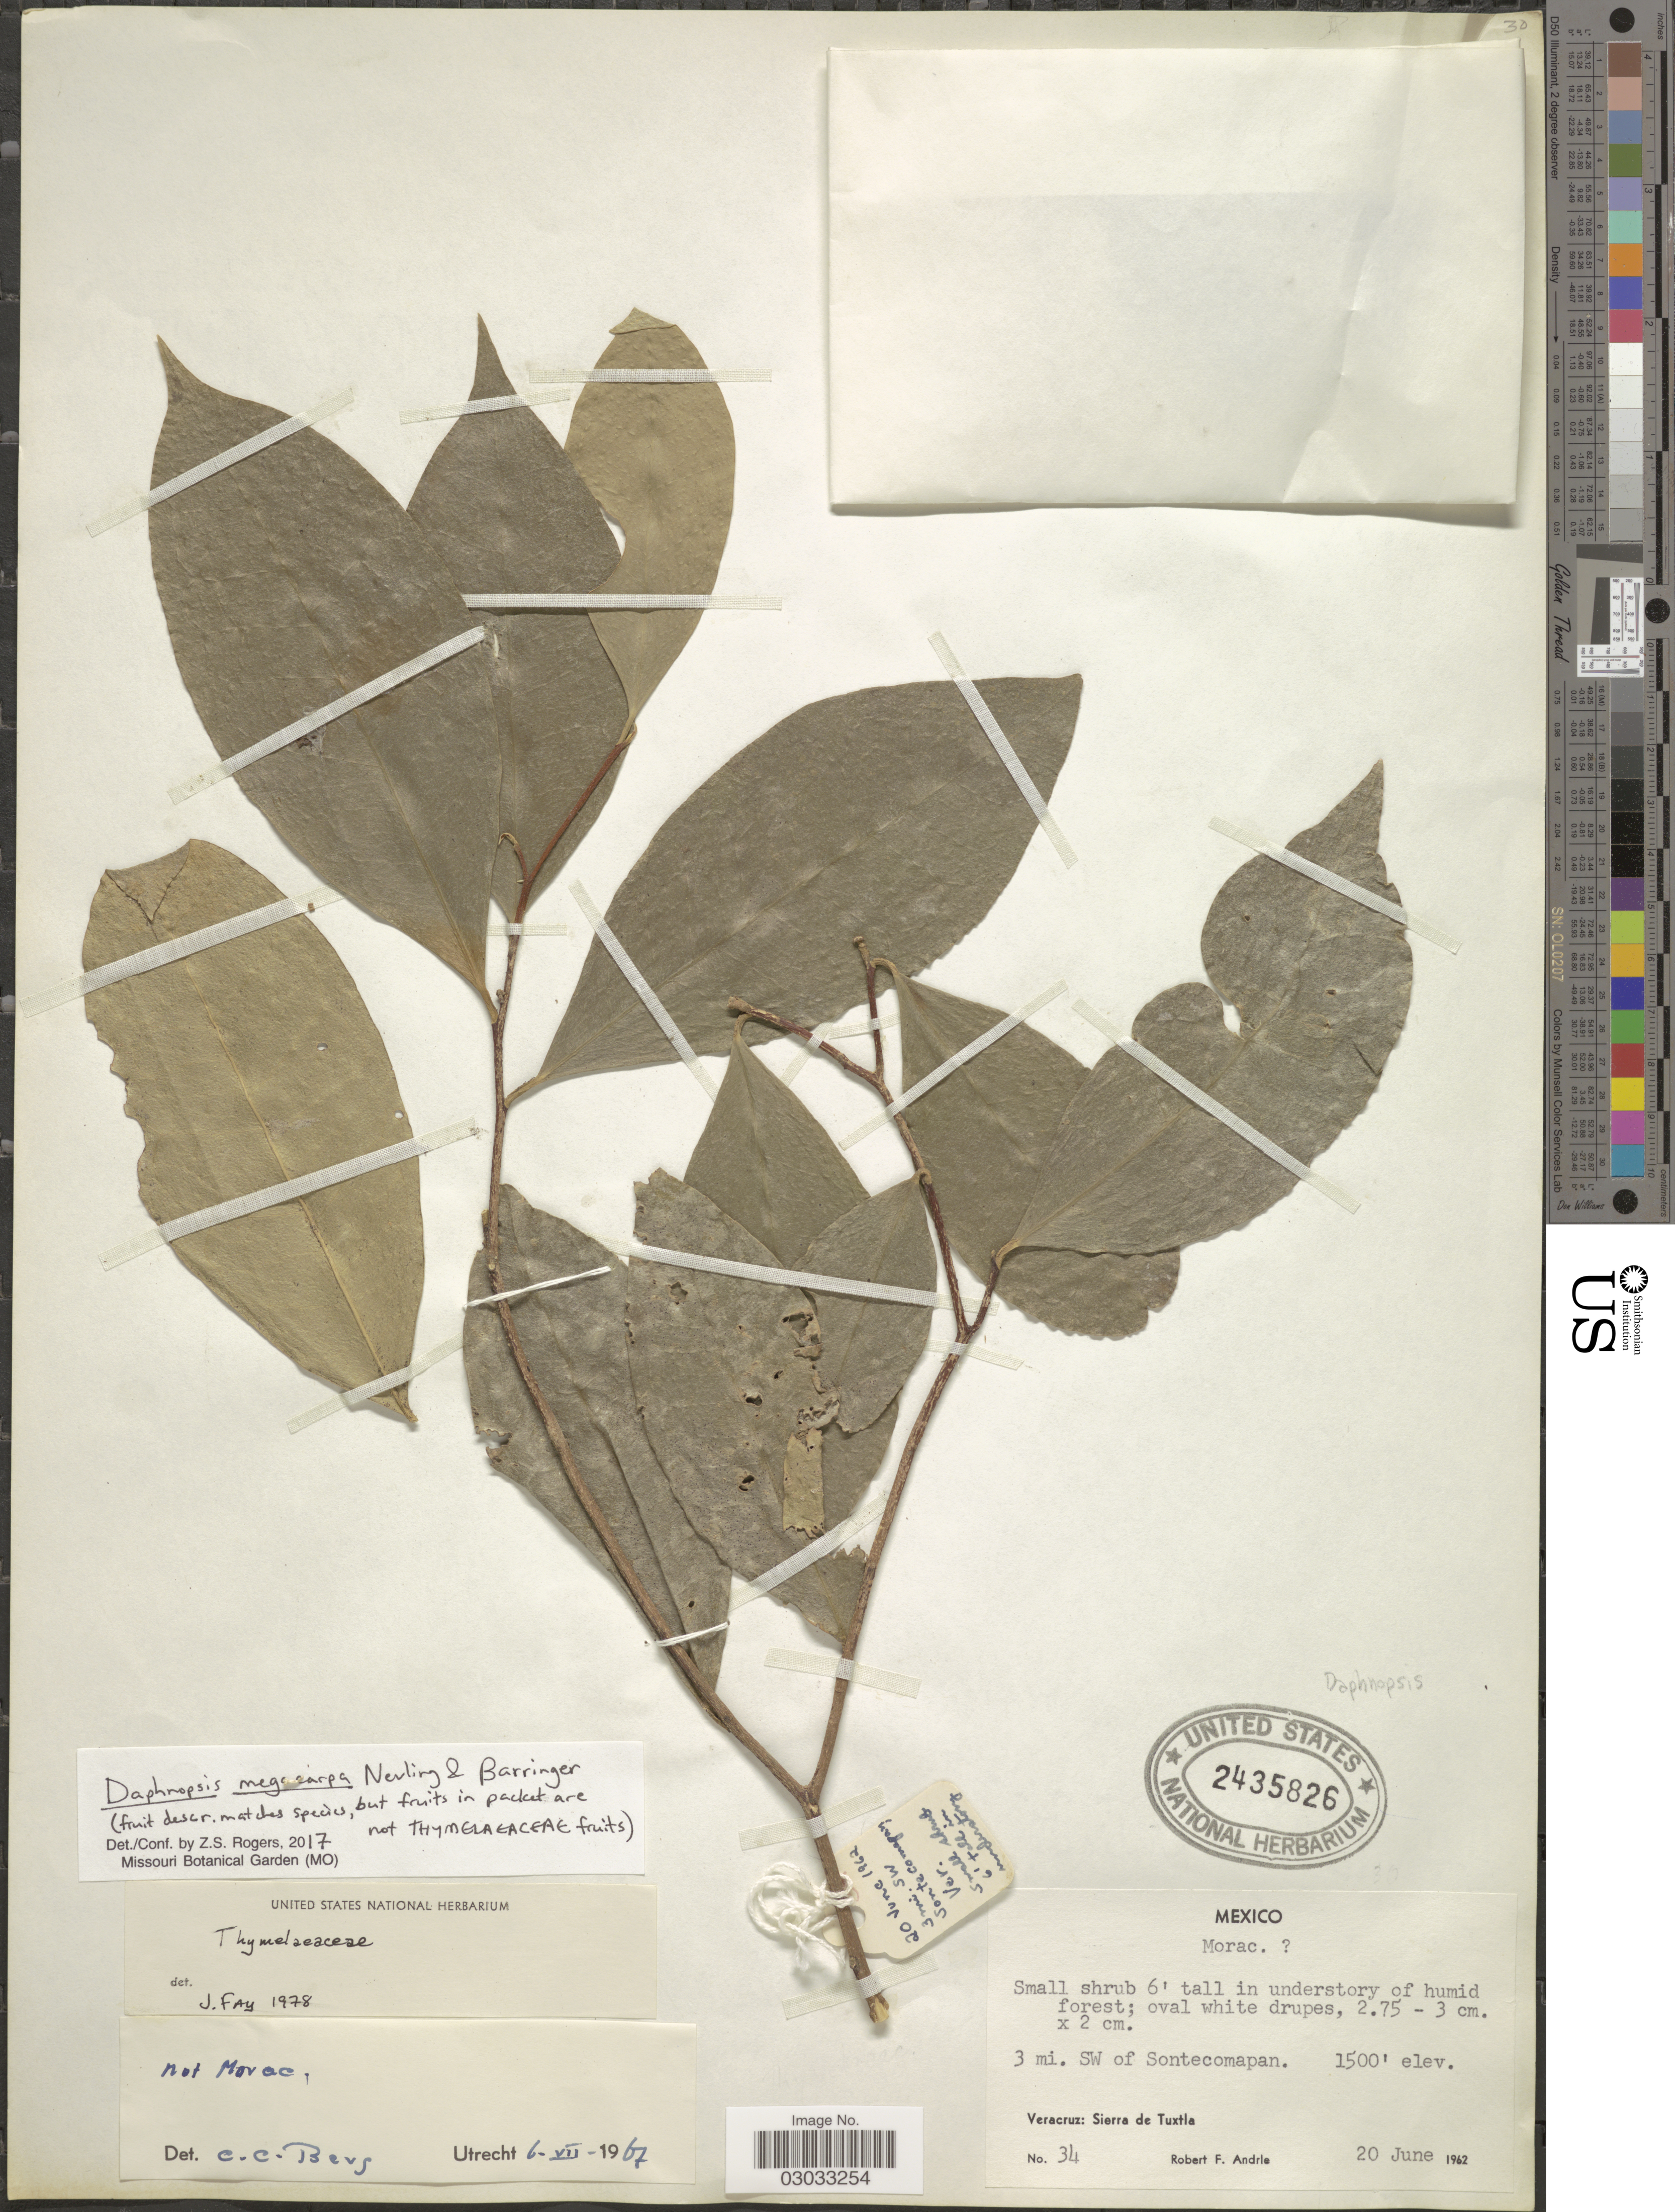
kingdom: Plantae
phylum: Tracheophyta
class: Magnoliopsida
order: Malvales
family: Thymelaeaceae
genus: Daphnopsis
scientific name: Daphnopsis megacarpa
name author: Nevling & Barringer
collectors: R. Andrle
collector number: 34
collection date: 1962-06-20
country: Mexico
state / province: Veracruz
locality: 3 mi. SW of Sontecomapan. Veracruz: Sierra de Tuxtla.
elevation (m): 457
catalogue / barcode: US 2435826